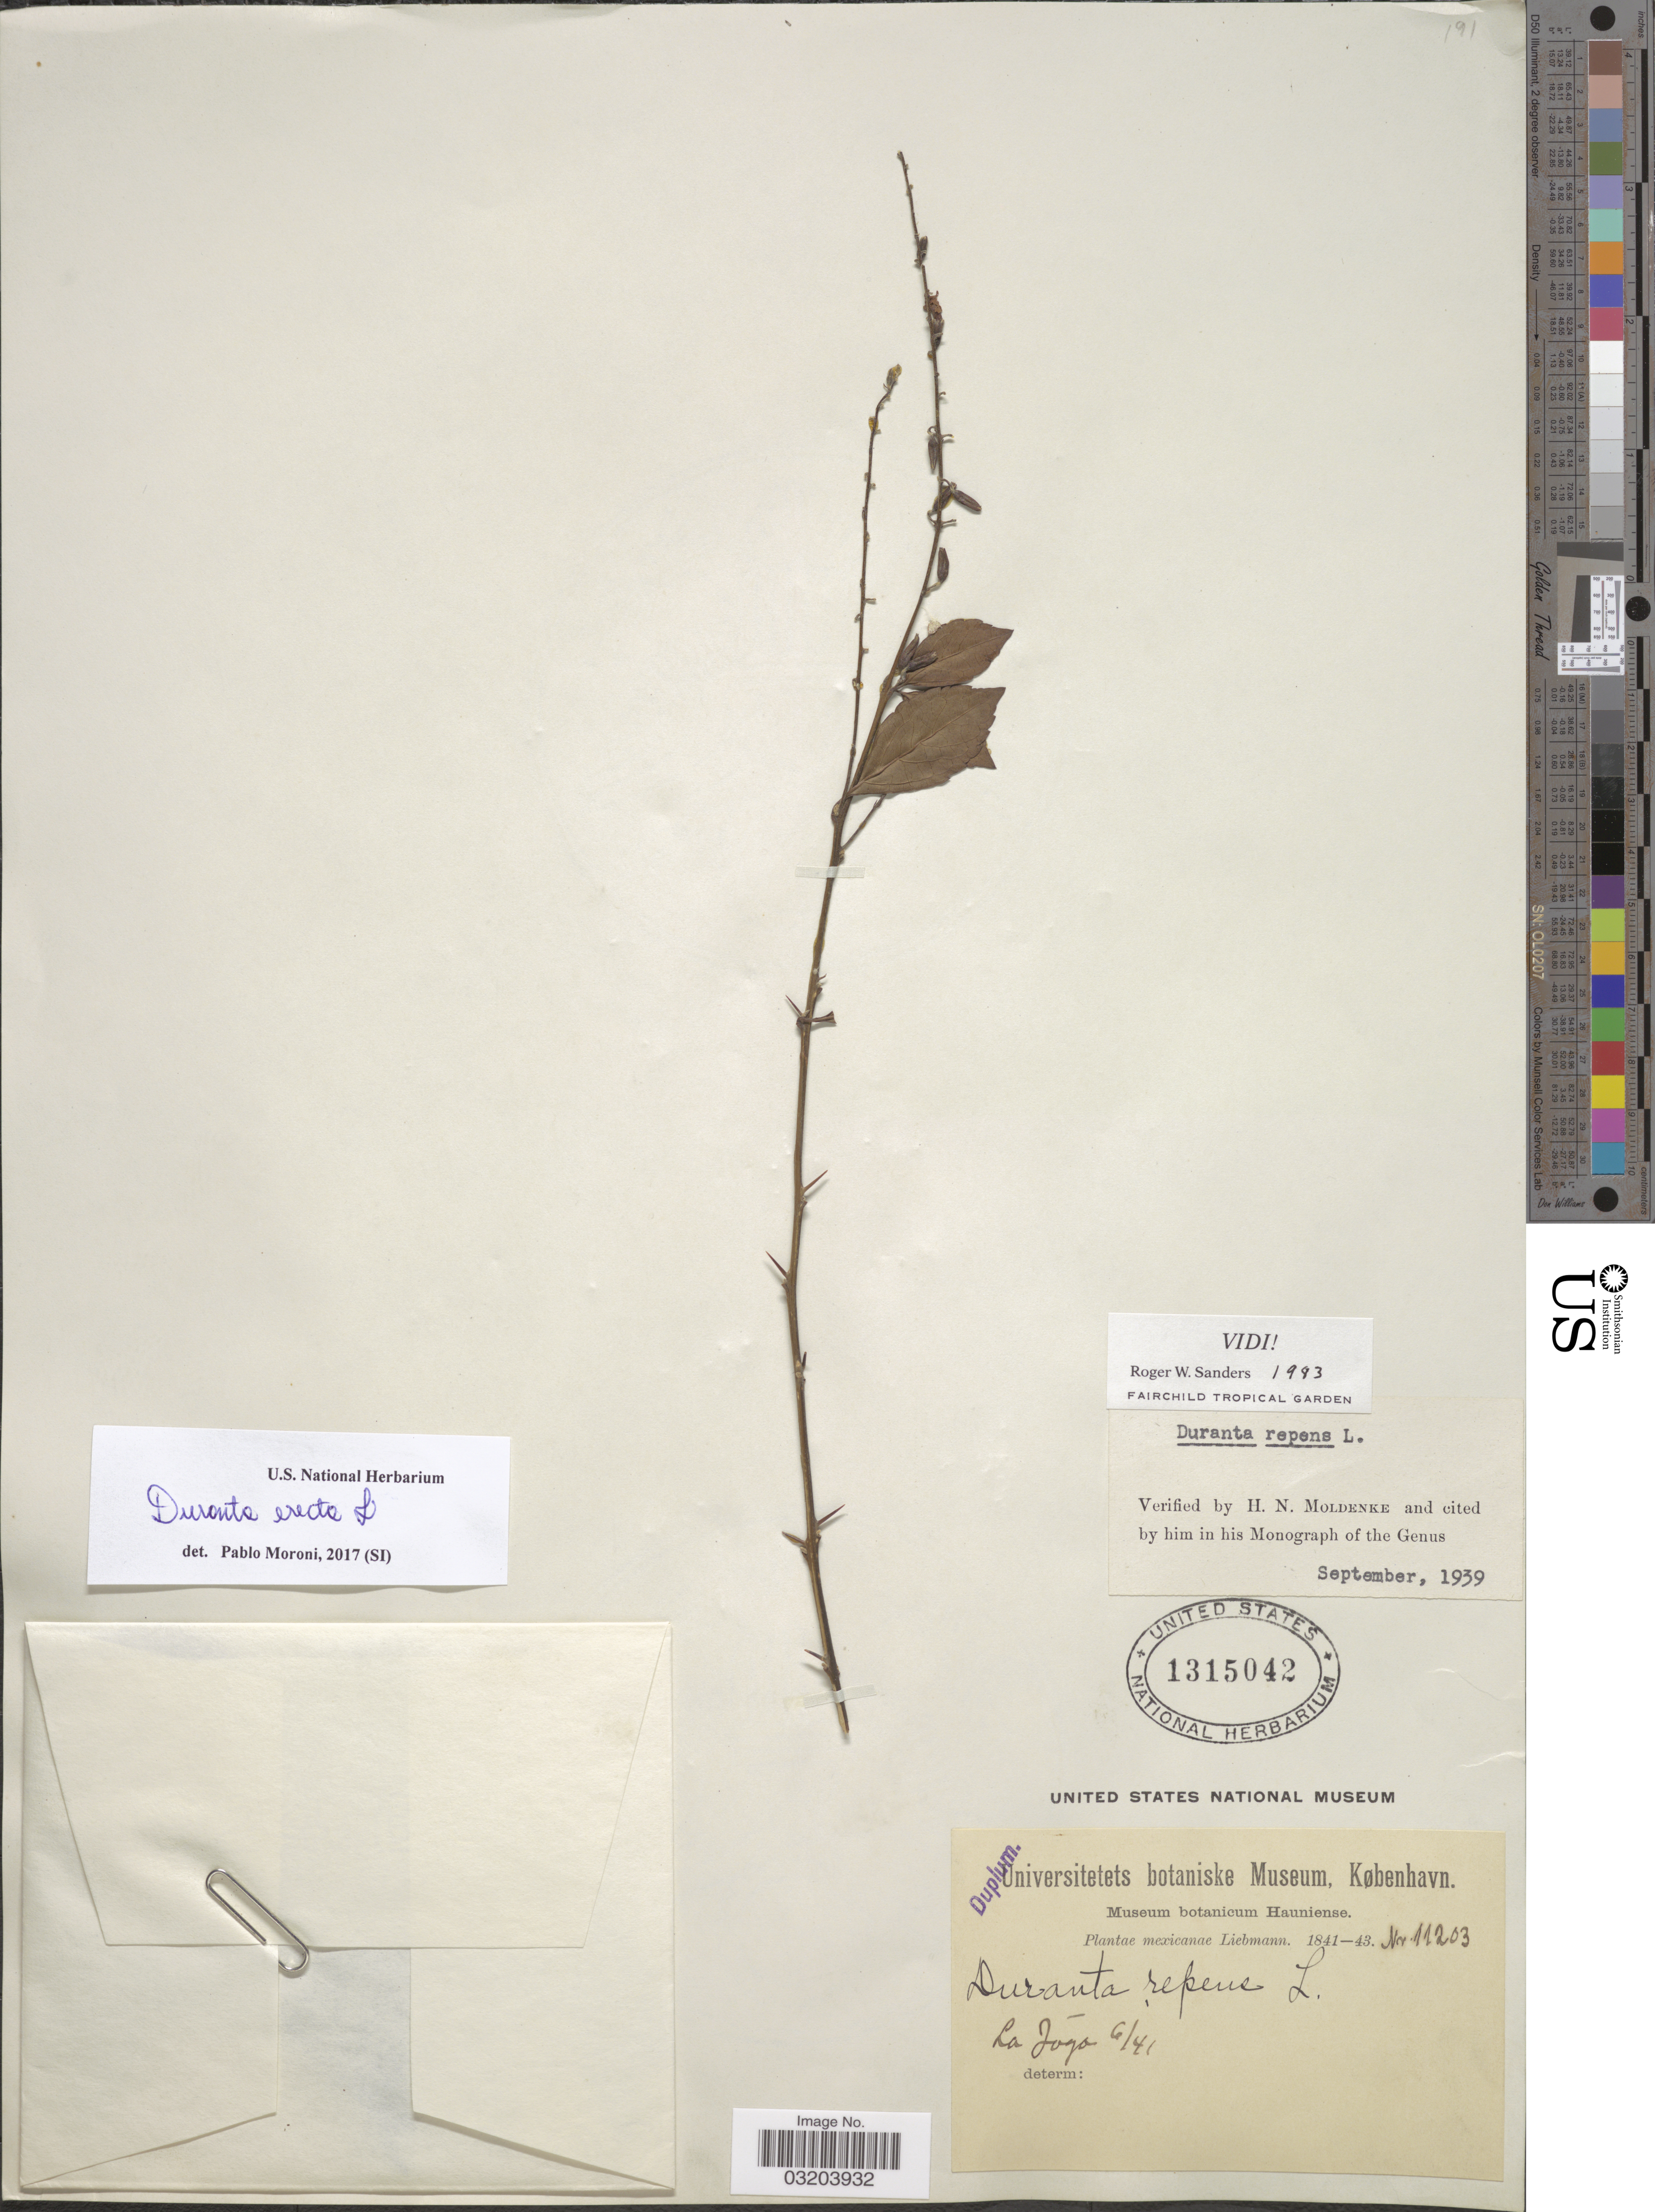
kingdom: Plantae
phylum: Tracheophyta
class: Magnoliopsida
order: Lamiales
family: Verbenaceae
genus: Duranta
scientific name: Duranta erecta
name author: L.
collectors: Liebmann, --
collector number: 11203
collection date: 1841-06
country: Mexico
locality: La Joya.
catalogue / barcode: US 1315042